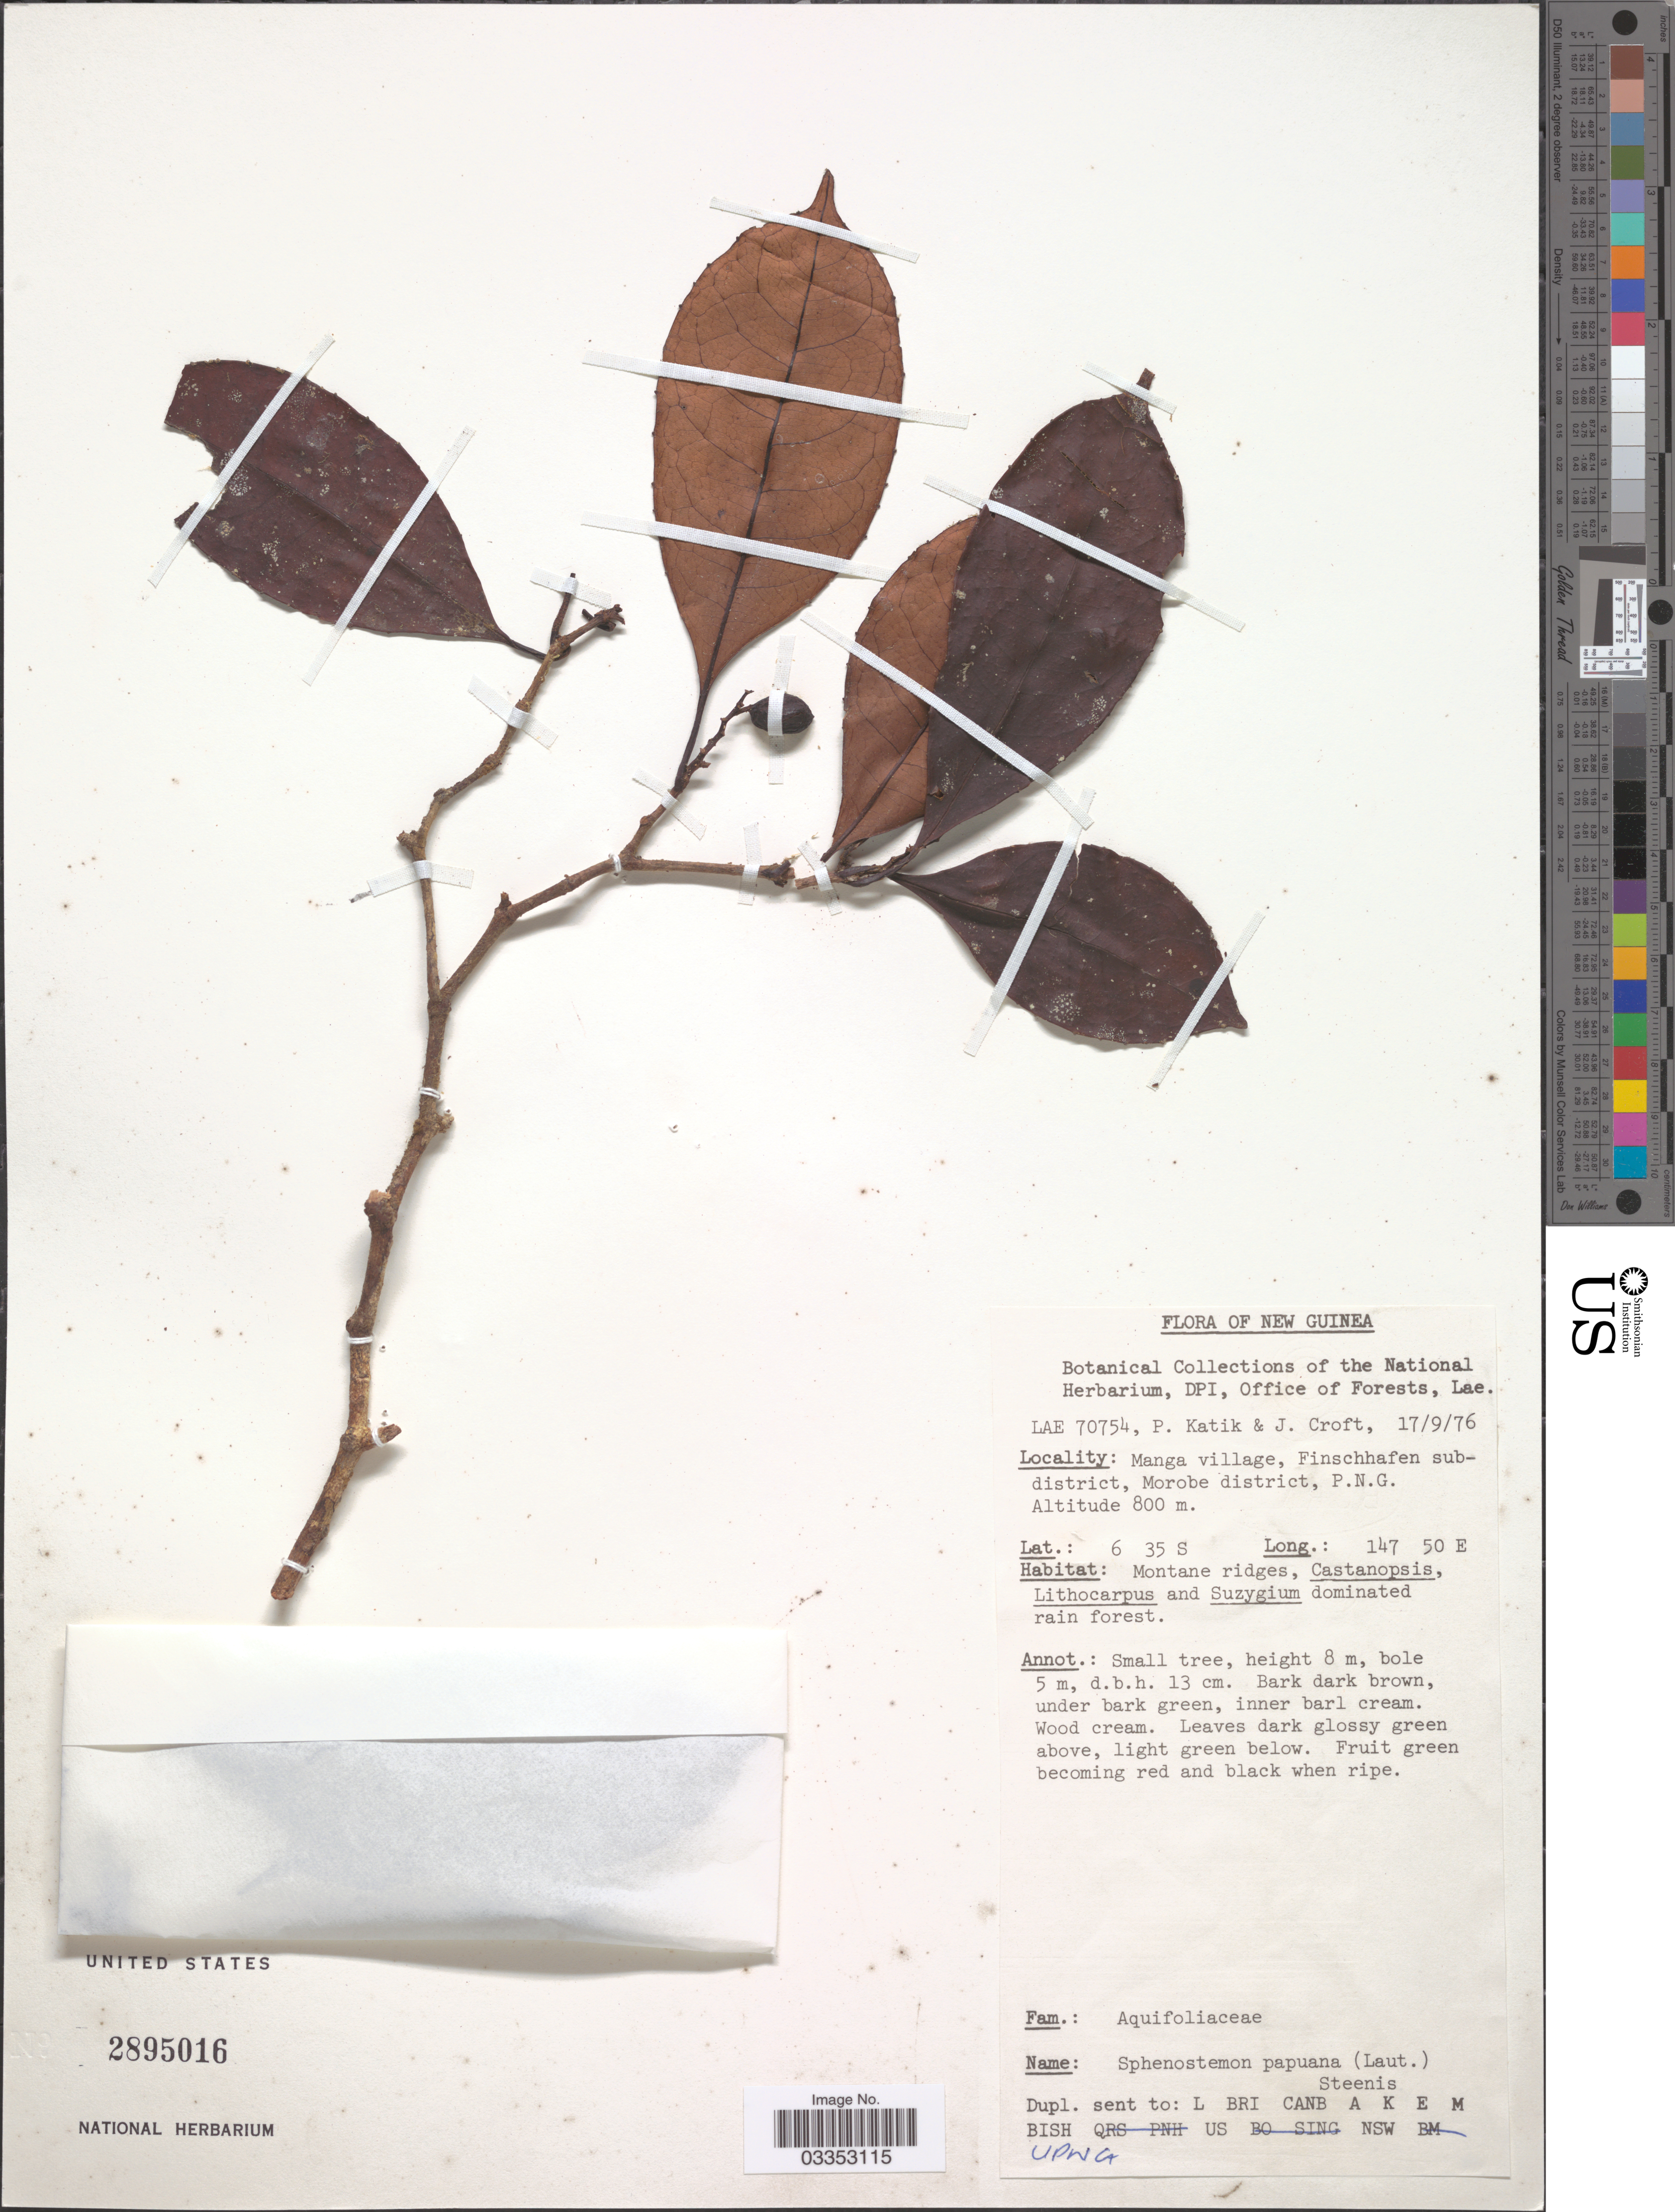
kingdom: Plantae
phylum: Tracheophyta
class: Magnoliopsida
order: Paracryphiales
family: Paracryphiaceae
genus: Sphenostemon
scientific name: Sphenostemon papuanus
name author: (Lauterb.) Steenis & Erdtm.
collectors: P. Katik & J. Croft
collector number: LAE 70754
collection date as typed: Transcribed d/m/y: 17/9/76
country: Papua New Guinea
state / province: Morobe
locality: New Guinea. Manga village, Finschhafen subdistrict, Morobe district, P.N.G.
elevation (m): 800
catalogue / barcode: US 2895016